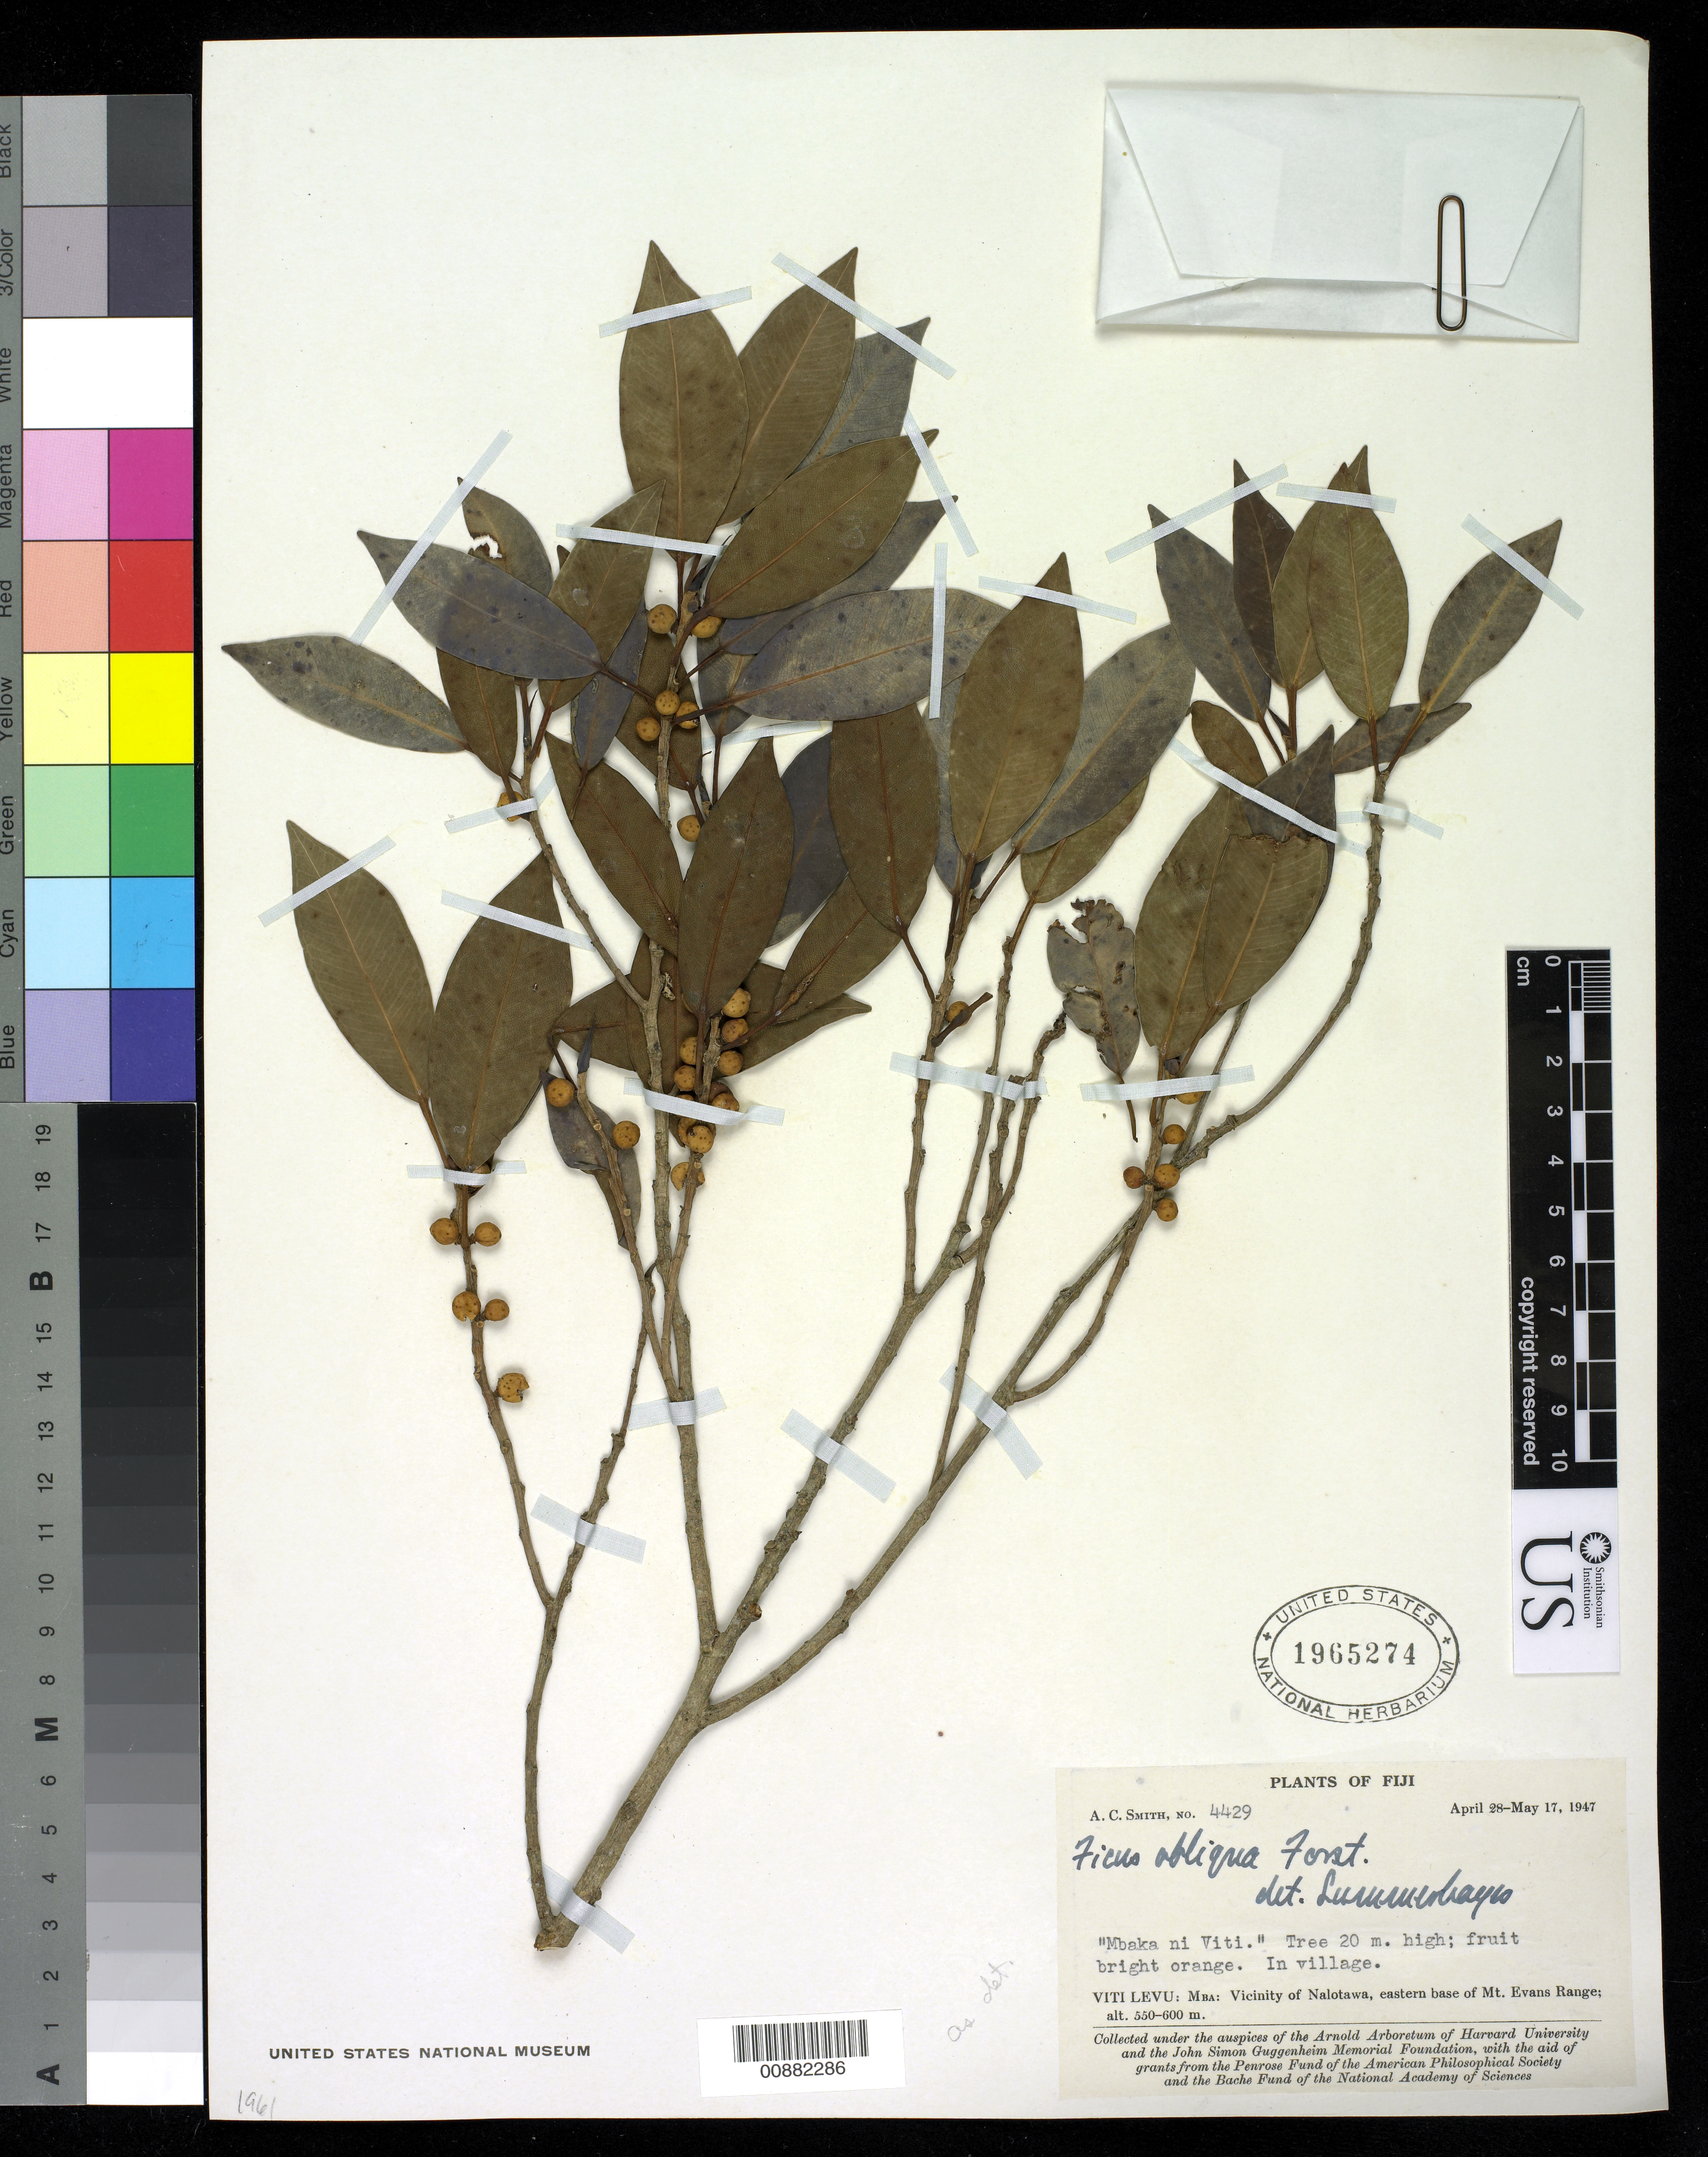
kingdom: Plantae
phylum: Tracheophyta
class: Magnoliopsida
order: Rosales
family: Moraceae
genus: Ficus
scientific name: Ficus obliqua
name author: G. Forst.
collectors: C. A. Smith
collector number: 4429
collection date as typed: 28 Apr 1947 to 17 May 1947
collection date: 1947-04-28/1947-05-17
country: Fiji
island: Viti Levu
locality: Mba: vicinity of Nalotawa, eastern base of Mt. Evans Range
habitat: in village.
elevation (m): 550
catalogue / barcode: US 1965274